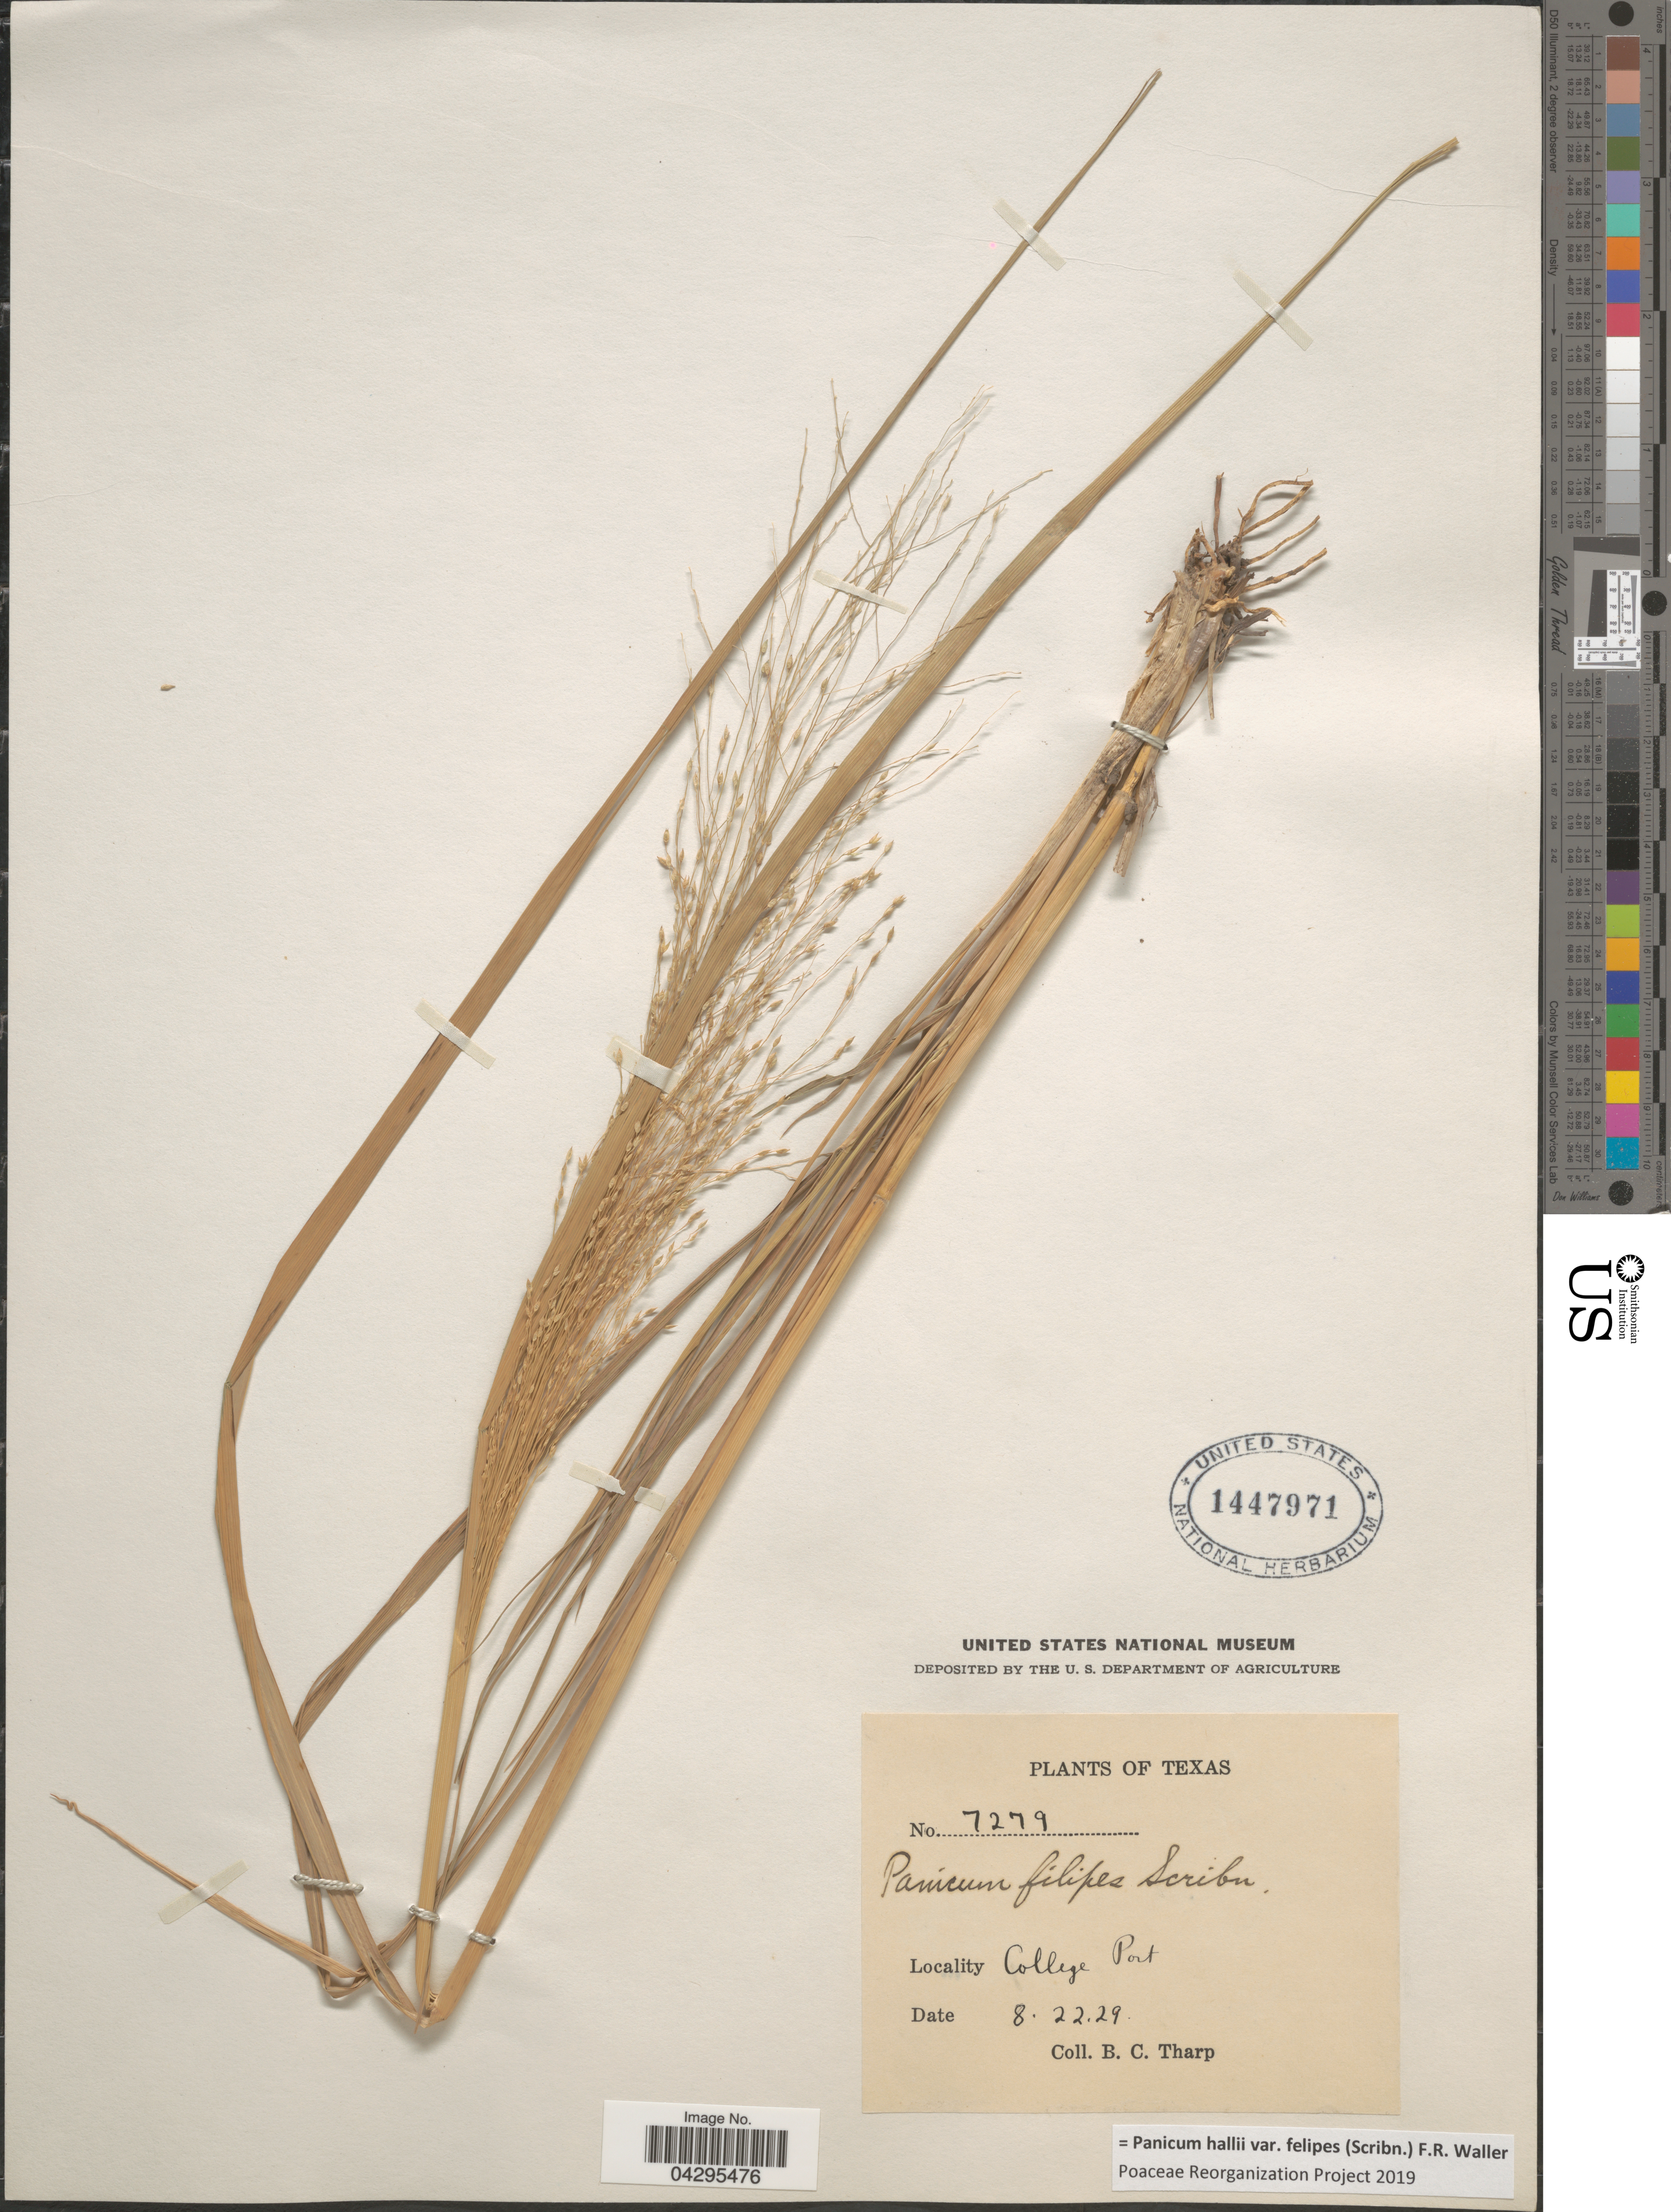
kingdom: Plantae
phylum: Tracheophyta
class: Liliopsida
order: Poales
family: Poaceae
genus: Panicum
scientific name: Panicum hallii var. felipes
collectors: B. C. Tharp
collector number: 7279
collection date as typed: Transcribed d/m/y: 22/8/29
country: United States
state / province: Texas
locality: College Port.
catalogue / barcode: US 1447971